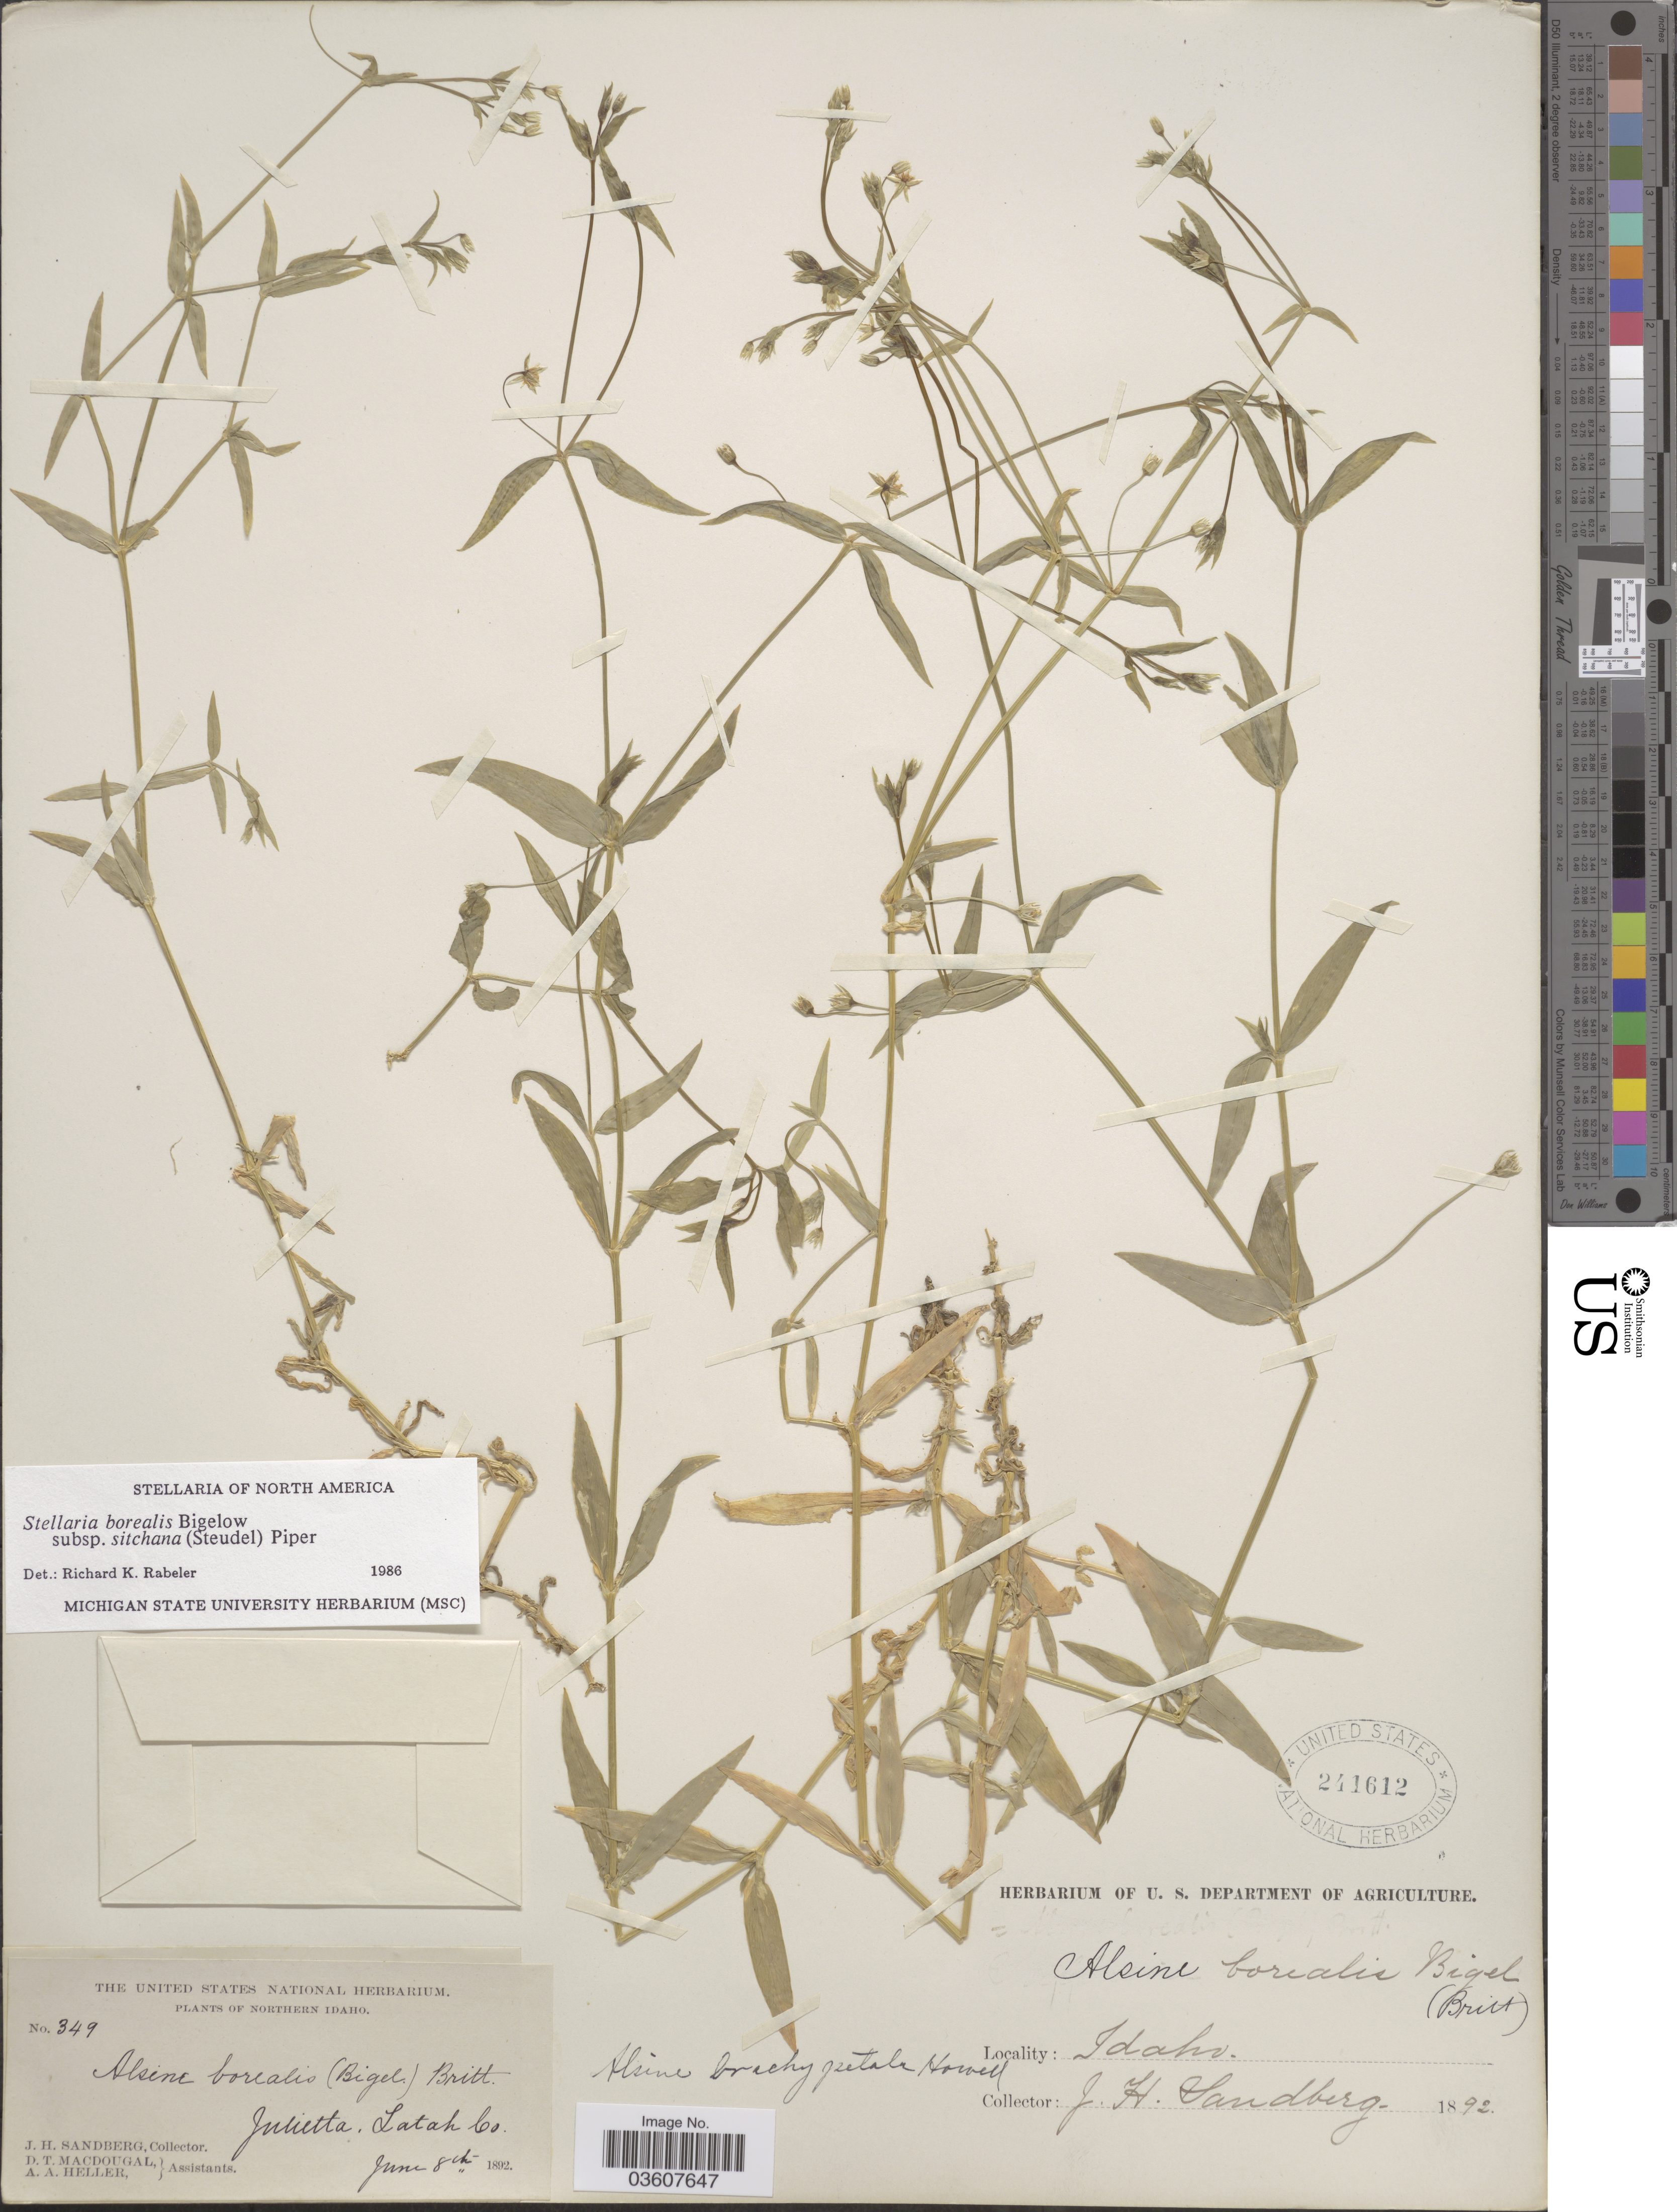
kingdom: Plantae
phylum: Tracheophyta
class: Magnoliopsida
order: Caryophyllales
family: Caryophyllaceae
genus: Stellaria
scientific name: Stellaria borealis subsp. sitchana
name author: (Steud.) Piper & Beattie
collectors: J. H. Sandberg, D. T. MacDougal & A. A. Heller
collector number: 349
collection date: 1892-06-08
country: United States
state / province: Idaho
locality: Northern Idaho. Julietta, Latah Co.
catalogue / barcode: US 241612